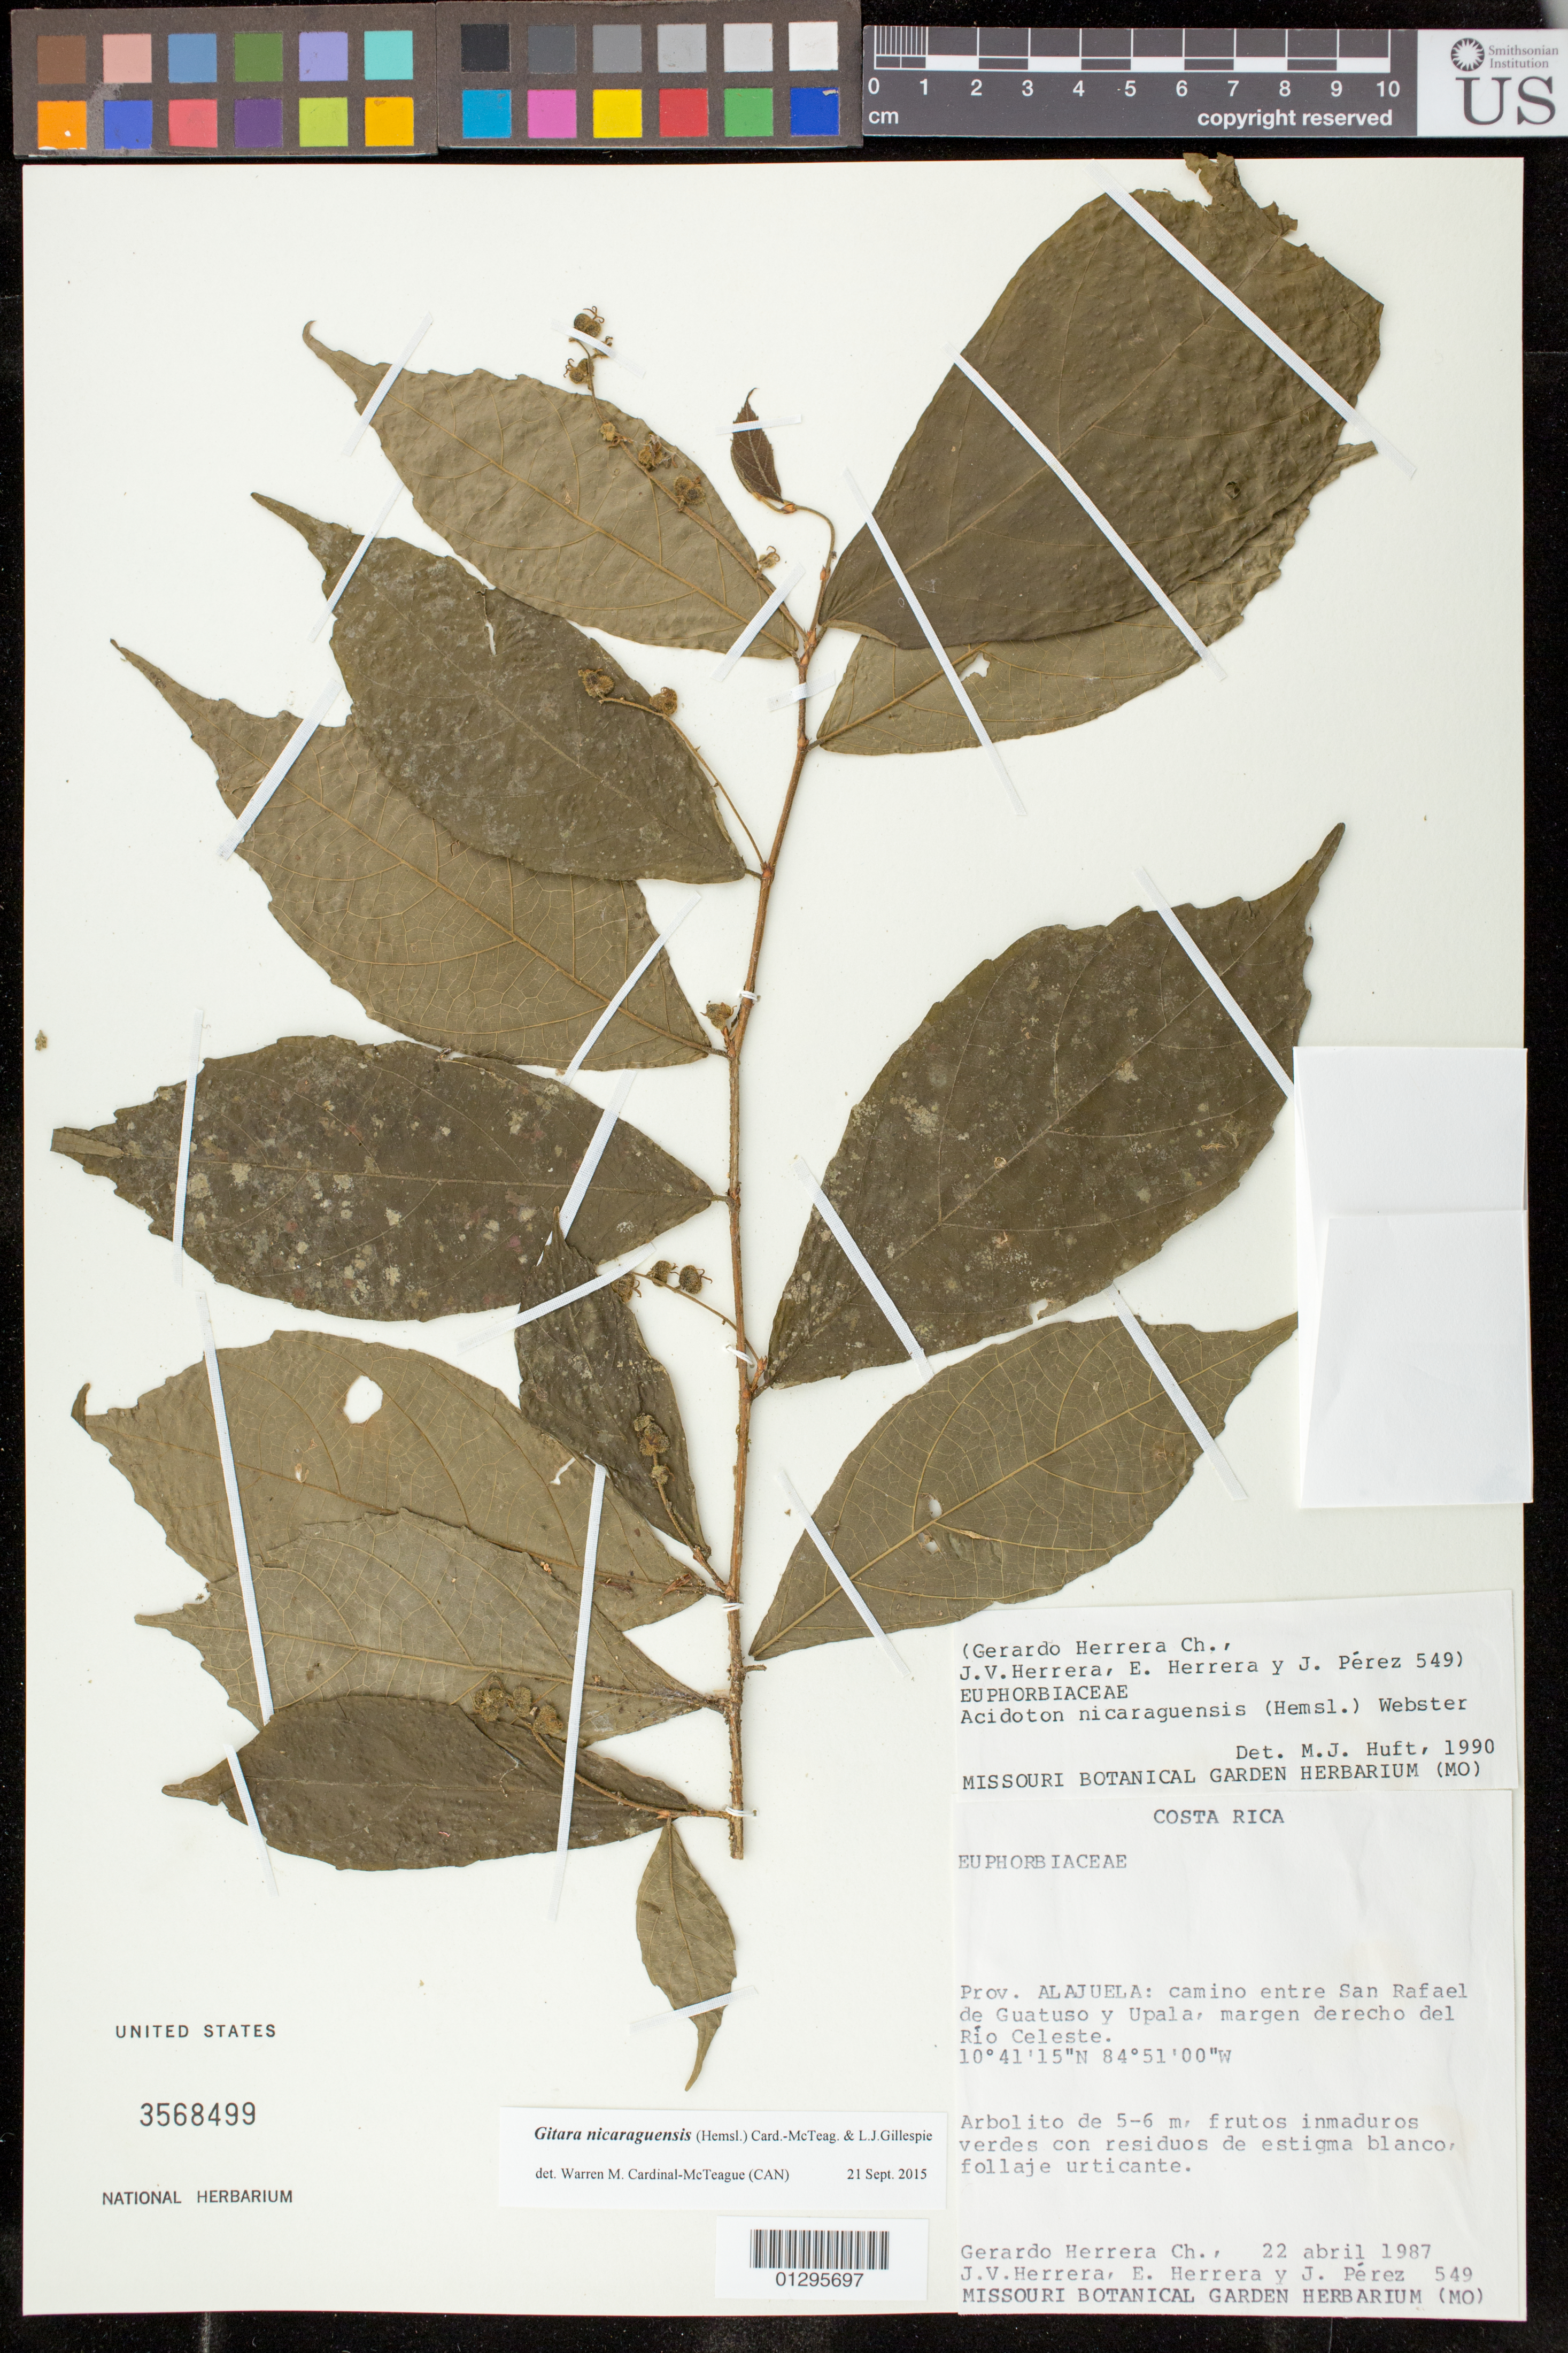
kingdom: Plantae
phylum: Tracheophyta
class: Magnoliopsida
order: Malpighiales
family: Euphorbiaceae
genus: Gitara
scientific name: Gitara nicaraguensis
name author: (Hemsl.) Card.-McTeag. & L.J. Gillespie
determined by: Cardinal-McTeague, Warren H.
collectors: G. Herrera Ch., J. Herrera, E. Herrera & J. Perez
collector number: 549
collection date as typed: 22 Apr 1987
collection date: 1987-04-22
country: Costa Rica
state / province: Alajuela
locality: Entre San Rafael de Guatuso y Upala.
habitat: Small tree.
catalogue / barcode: US 3568499